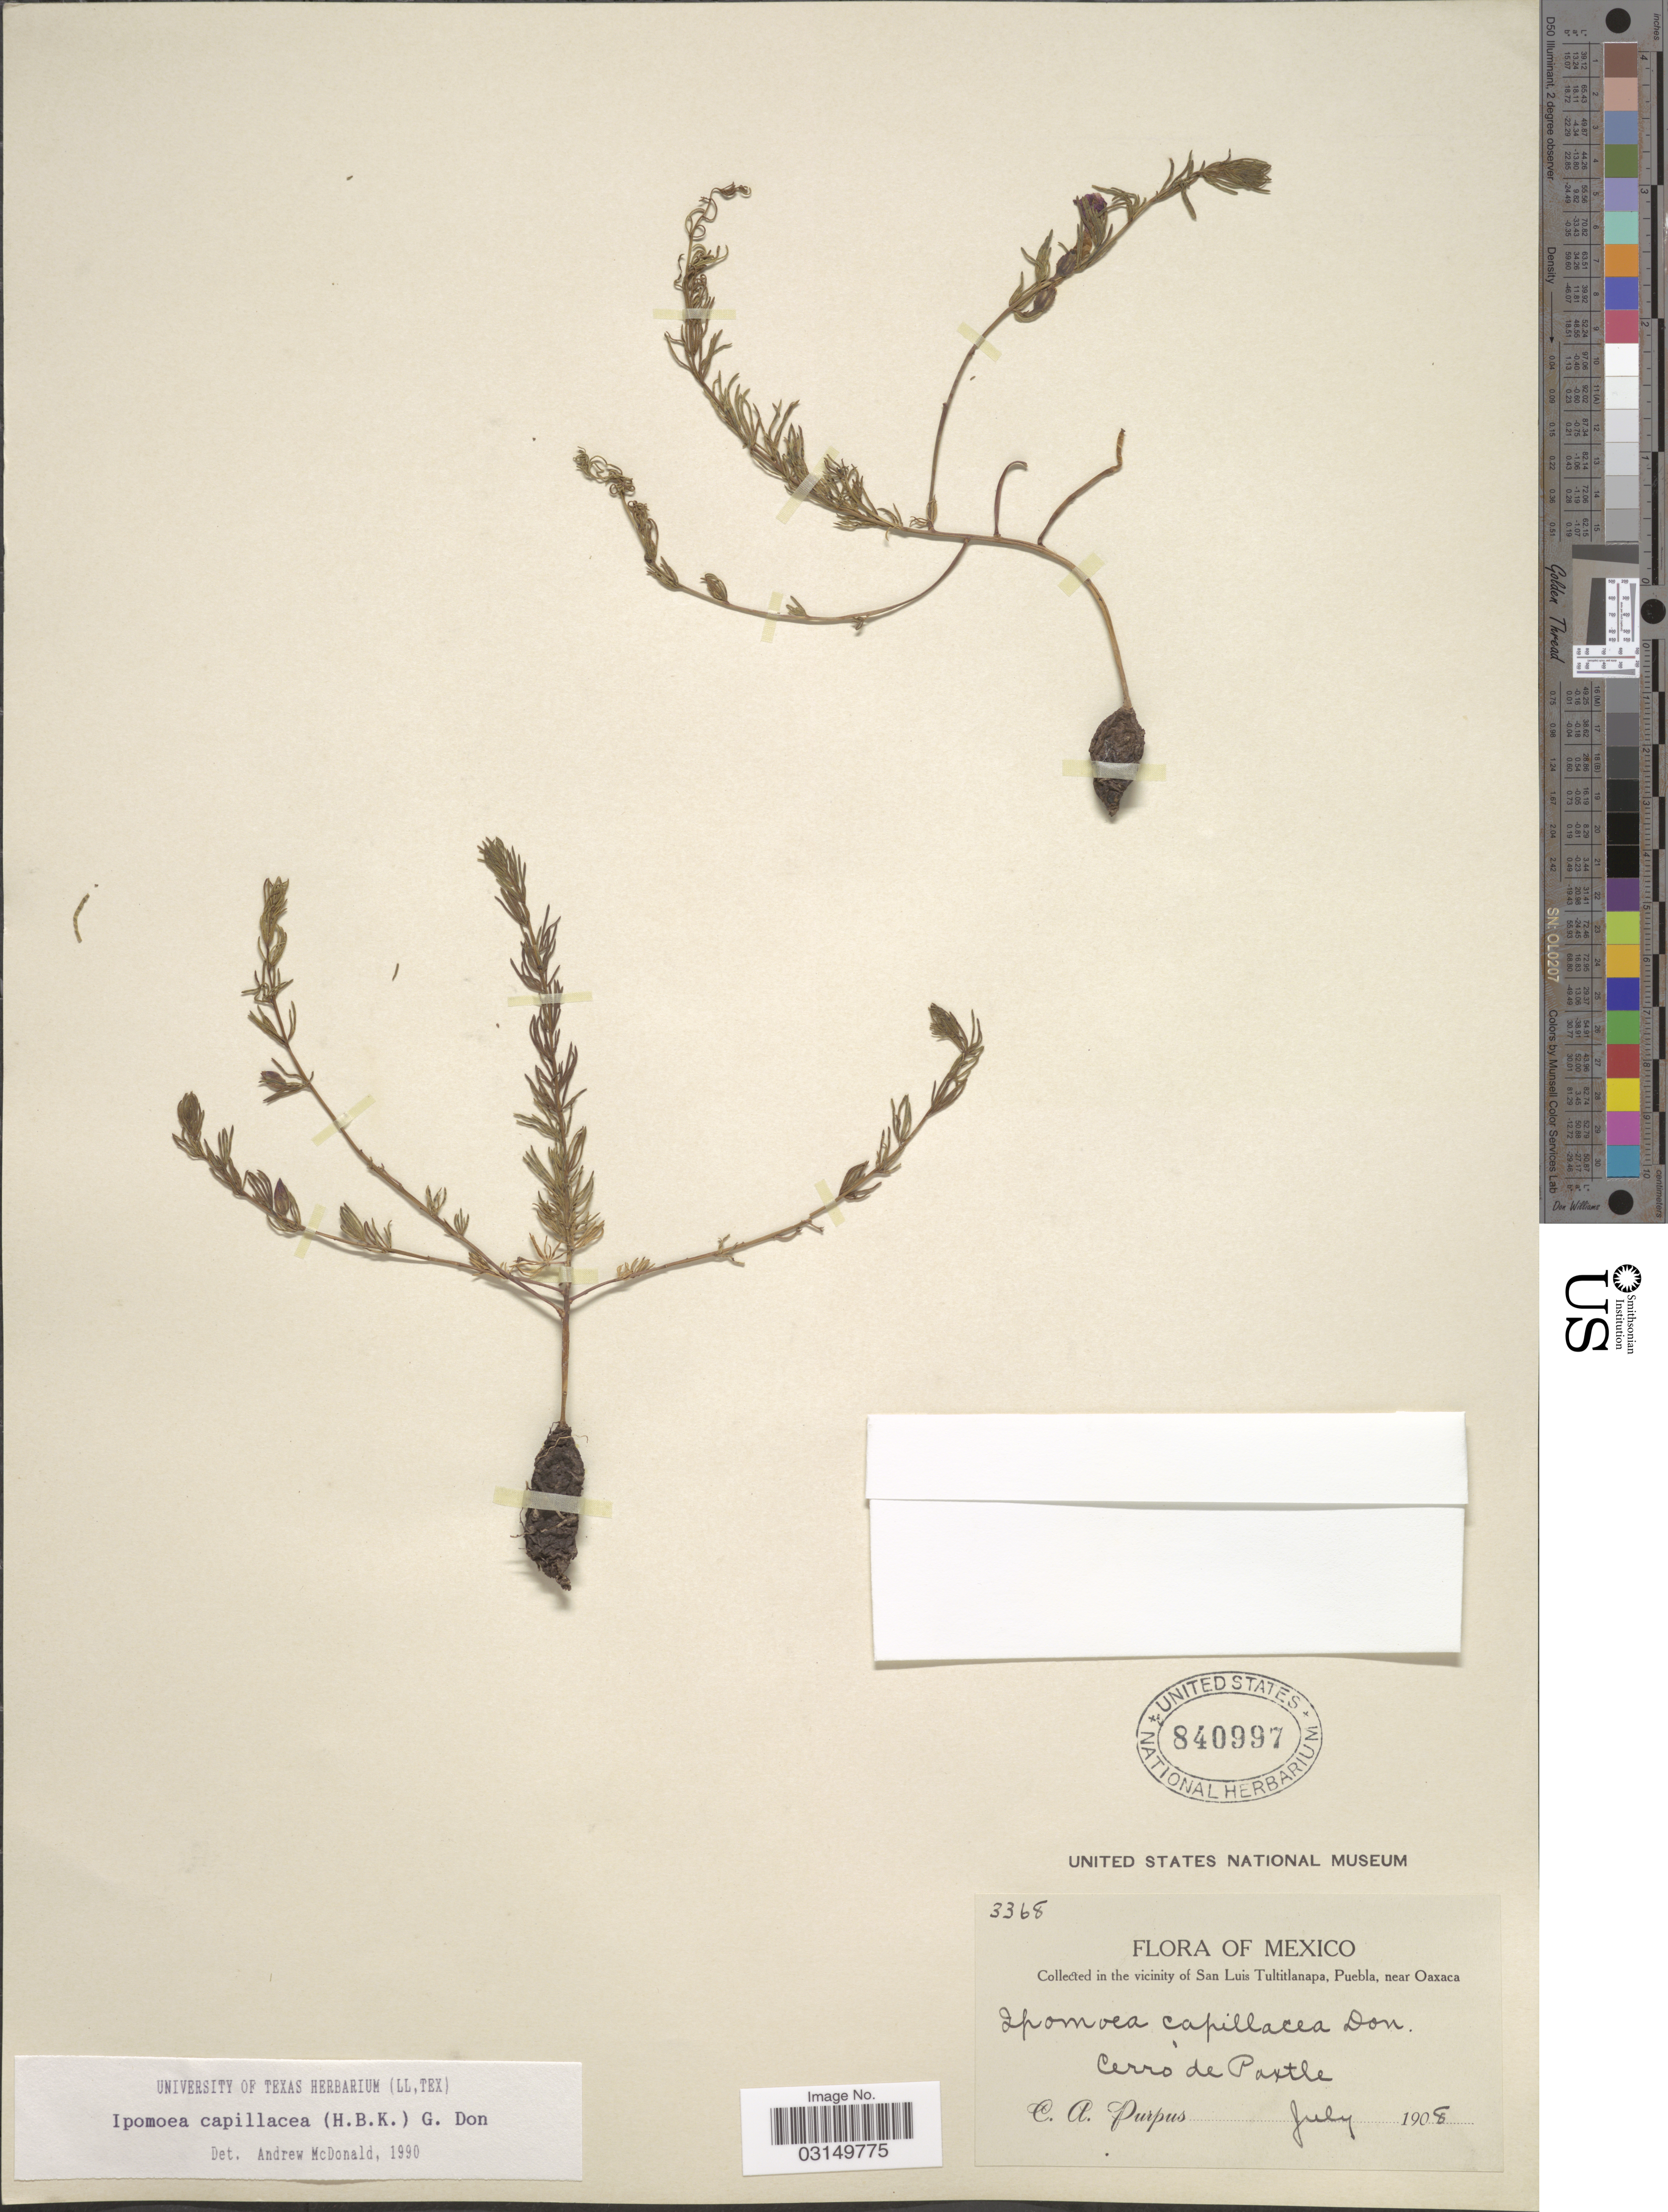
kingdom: Plantae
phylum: Tracheophyta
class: Magnoliopsida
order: Solanales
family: Convolvulaceae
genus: Ipomoea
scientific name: Ipomoea capillacea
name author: (Kunth) G. Don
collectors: C. A. Purpus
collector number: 3368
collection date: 1908-07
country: Mexico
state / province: Puebla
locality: In the vicinity of San Luis Tultitlanapa, Puebla, near Oaxaca, Cerro de Paxtle.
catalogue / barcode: US 840997